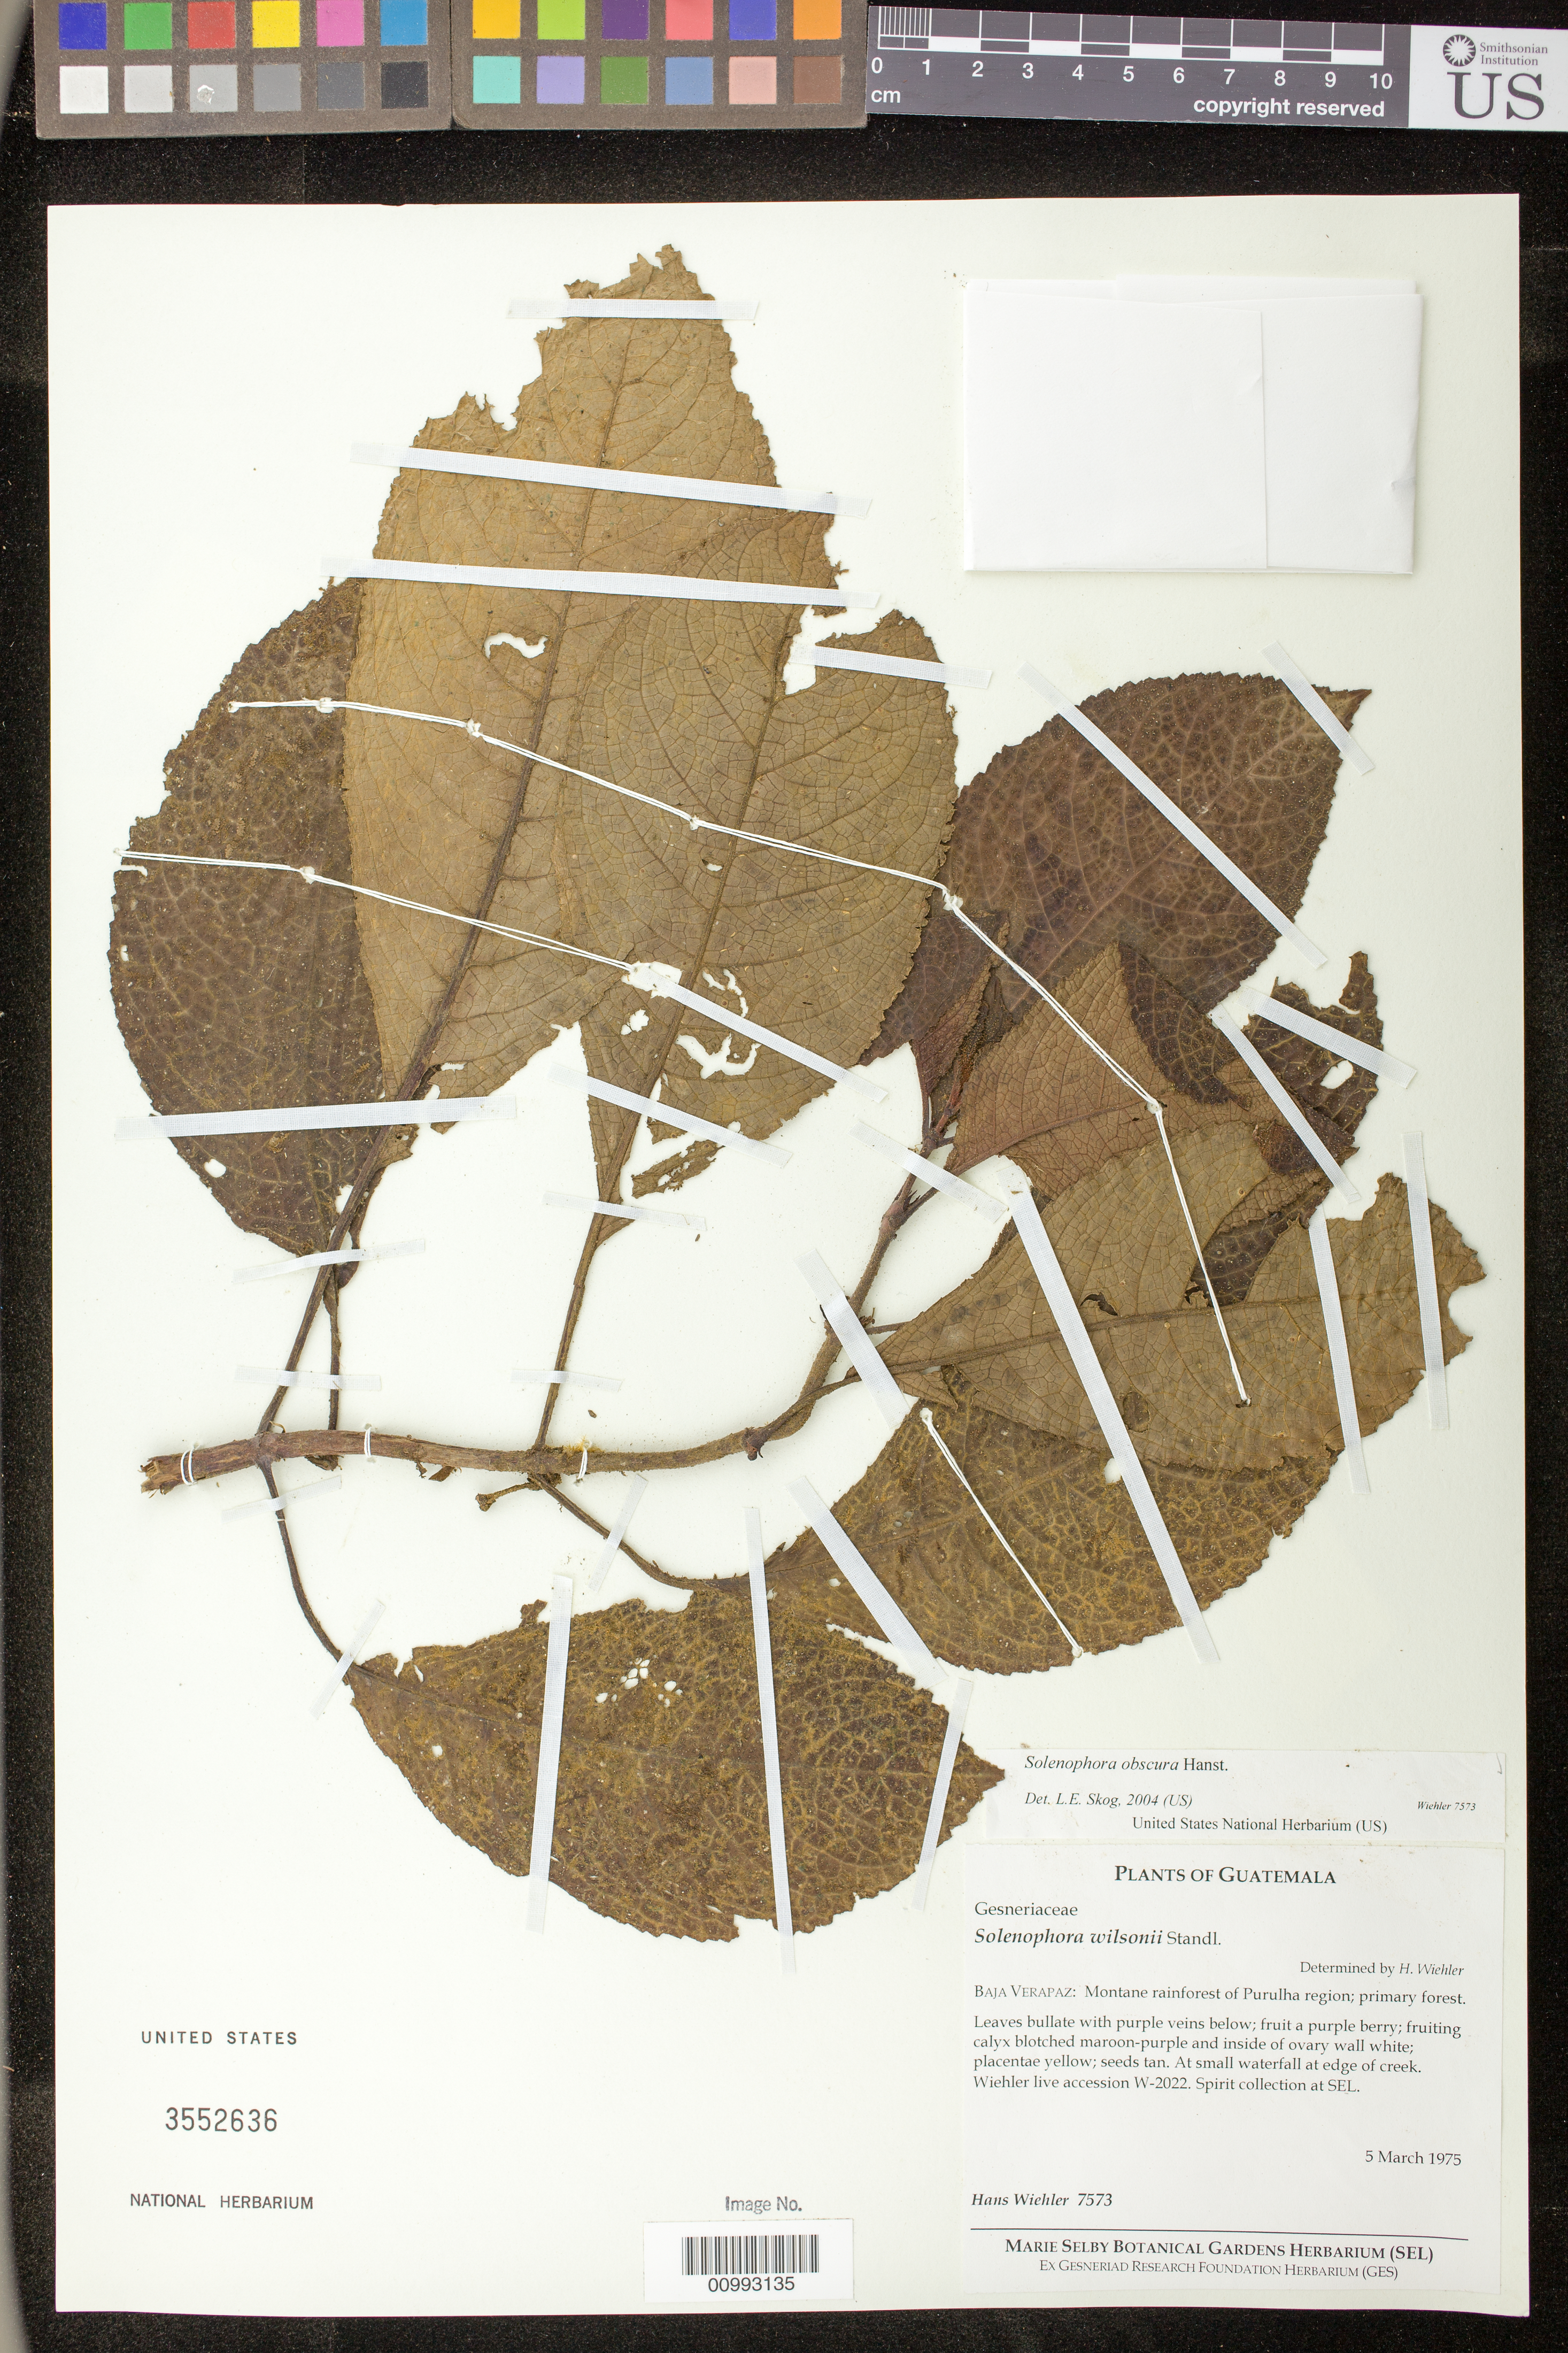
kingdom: Plantae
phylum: Tracheophyta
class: Magnoliopsida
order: Lamiales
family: Gesneriaceae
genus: Solenophora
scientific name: Solenophora obscura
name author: Hanst.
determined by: Skog, Laurence E.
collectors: H. J. Wiehler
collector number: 7573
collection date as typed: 05 Mar 1975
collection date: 1975-03-05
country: Guatemala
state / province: Baja Verapaz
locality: Purulha region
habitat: Primary forest; montane rainforest, at small waterfall at edge of creek.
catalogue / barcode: US 3552636